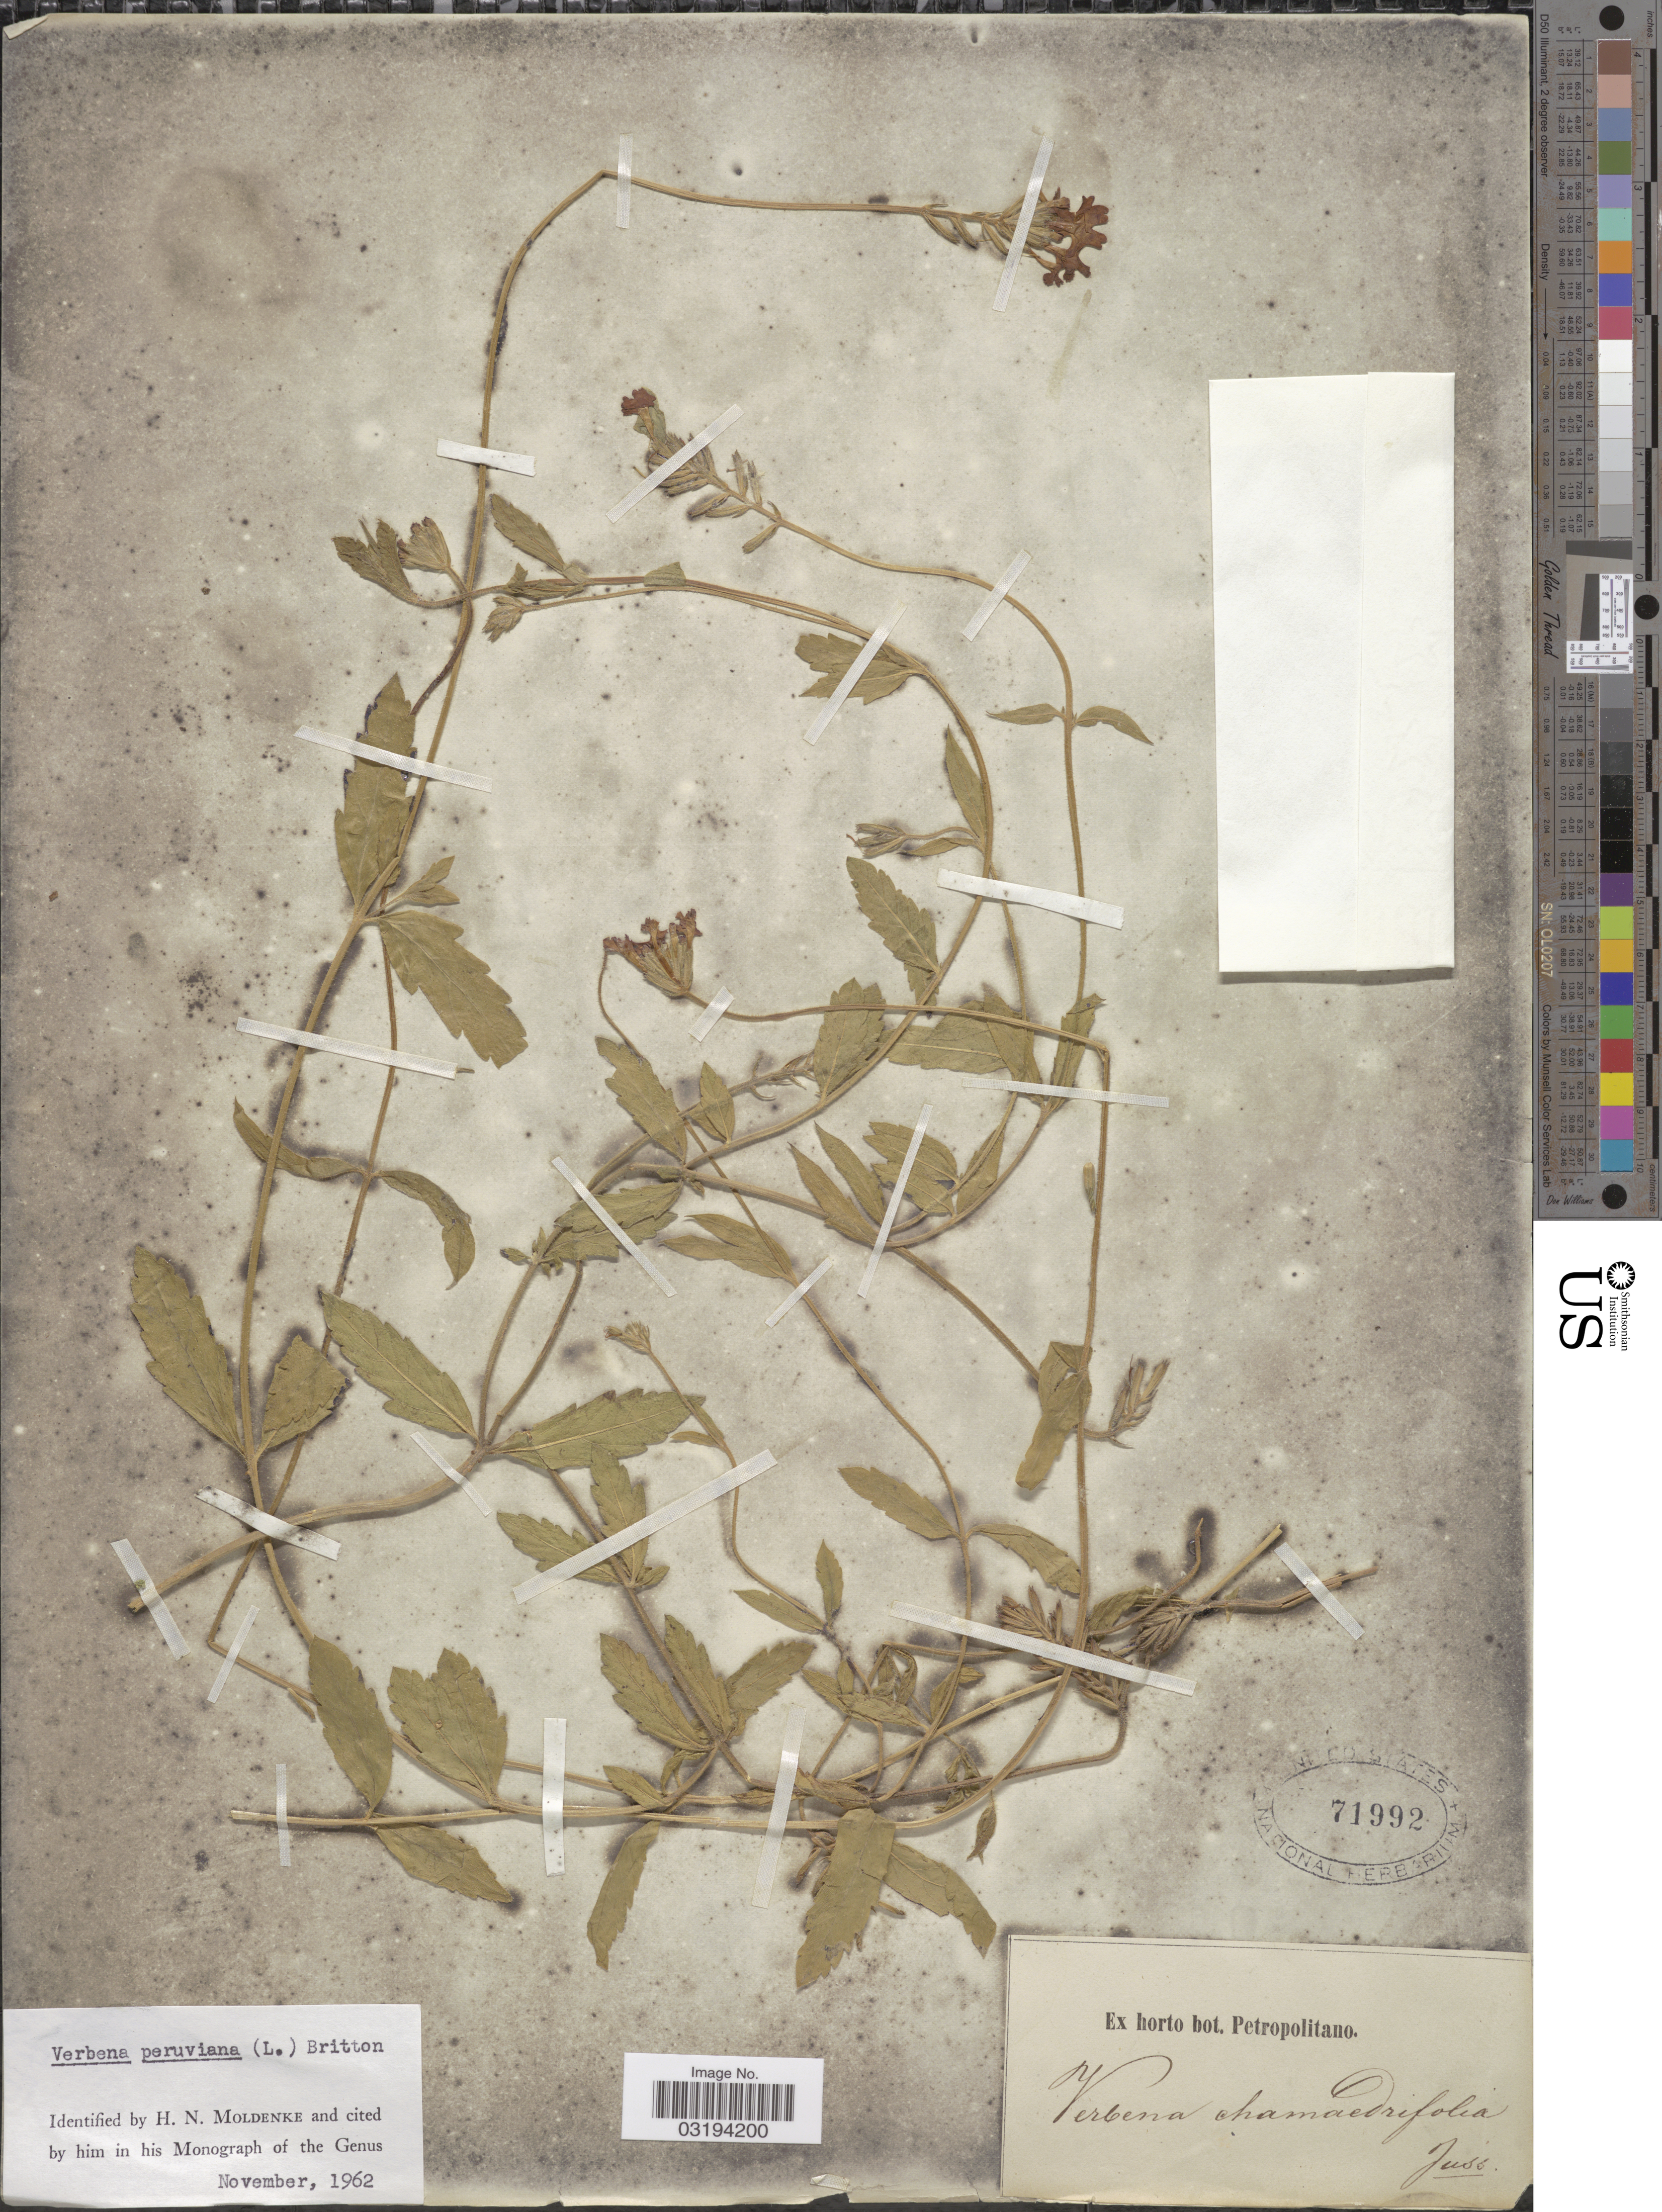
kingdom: Plantae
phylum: Tracheophyta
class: Magnoliopsida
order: Lamiales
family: Verbenaceae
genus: Verbena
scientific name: Verbena peruviana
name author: (L.) Britton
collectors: ex Horto Bot. Petropolitano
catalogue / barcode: US 71992